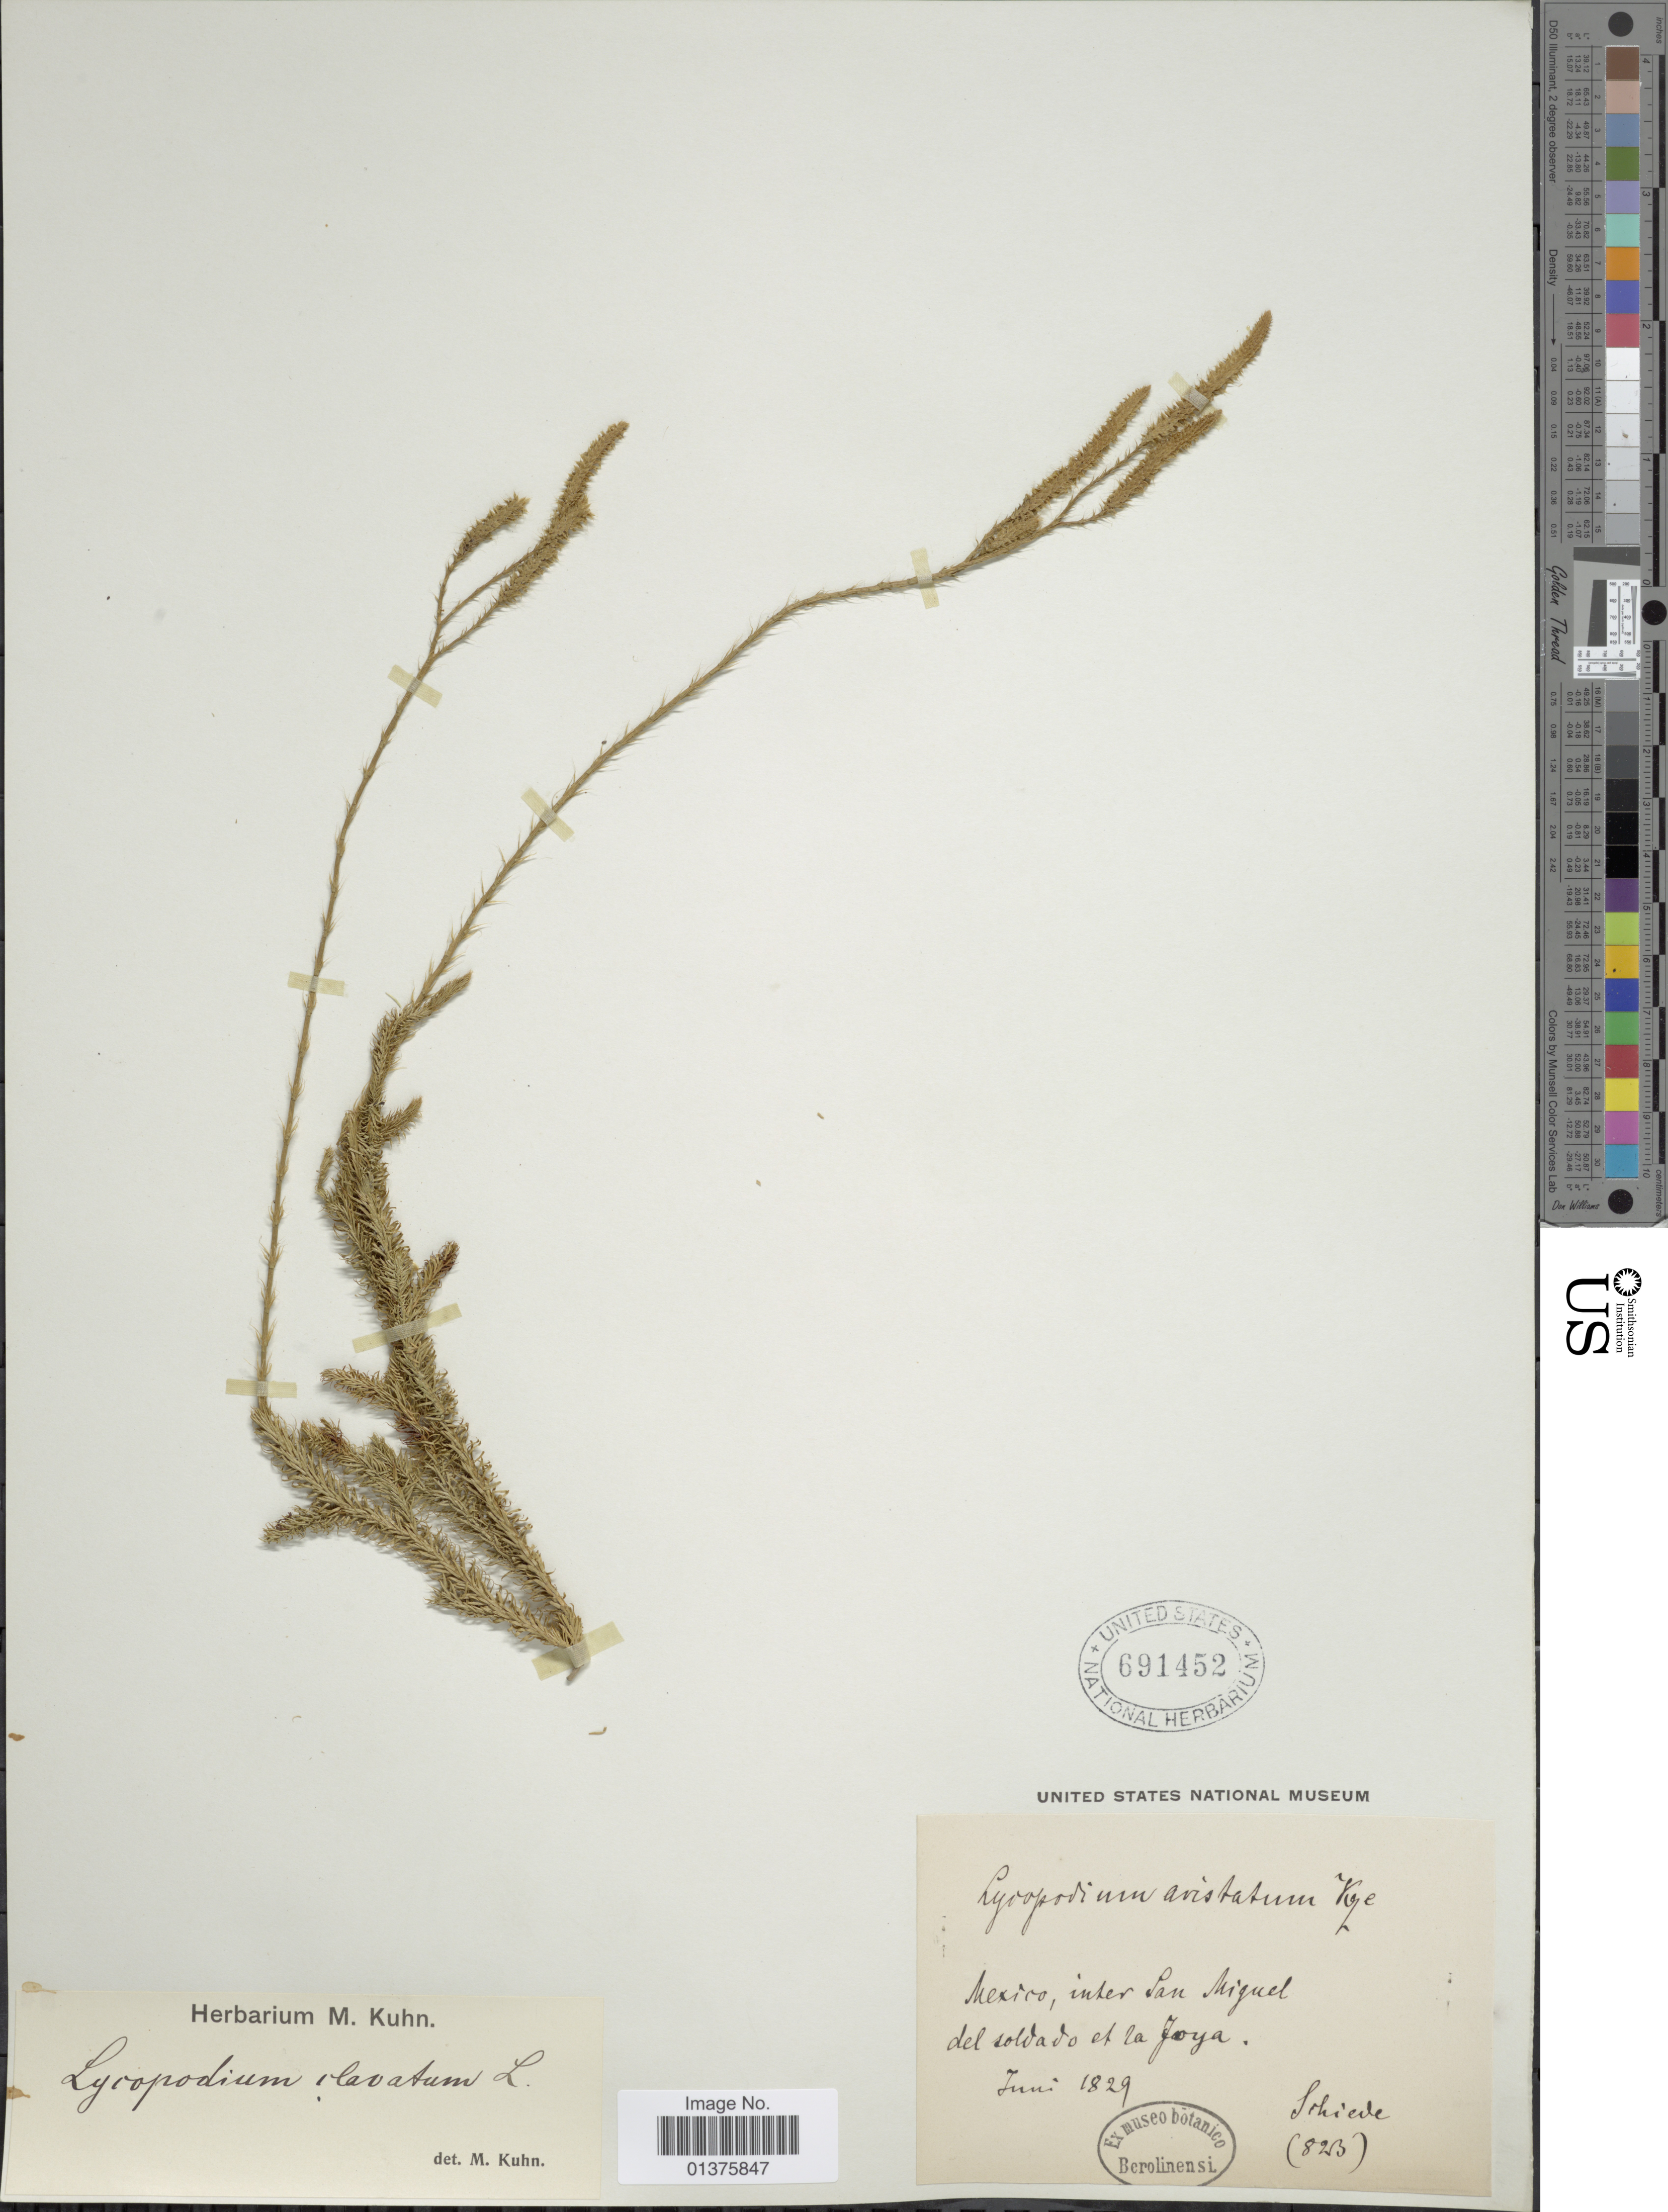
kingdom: Plantae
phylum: Tracheophyta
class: Lycopodiopsida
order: Lycopodiales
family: Lycopodiaceae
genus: Lycopodium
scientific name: Lycopodium clavatum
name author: L.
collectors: Schiede, --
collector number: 823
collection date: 1829-06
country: Mexico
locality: inter San Miguel del soldado et La Joya.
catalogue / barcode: US 691452